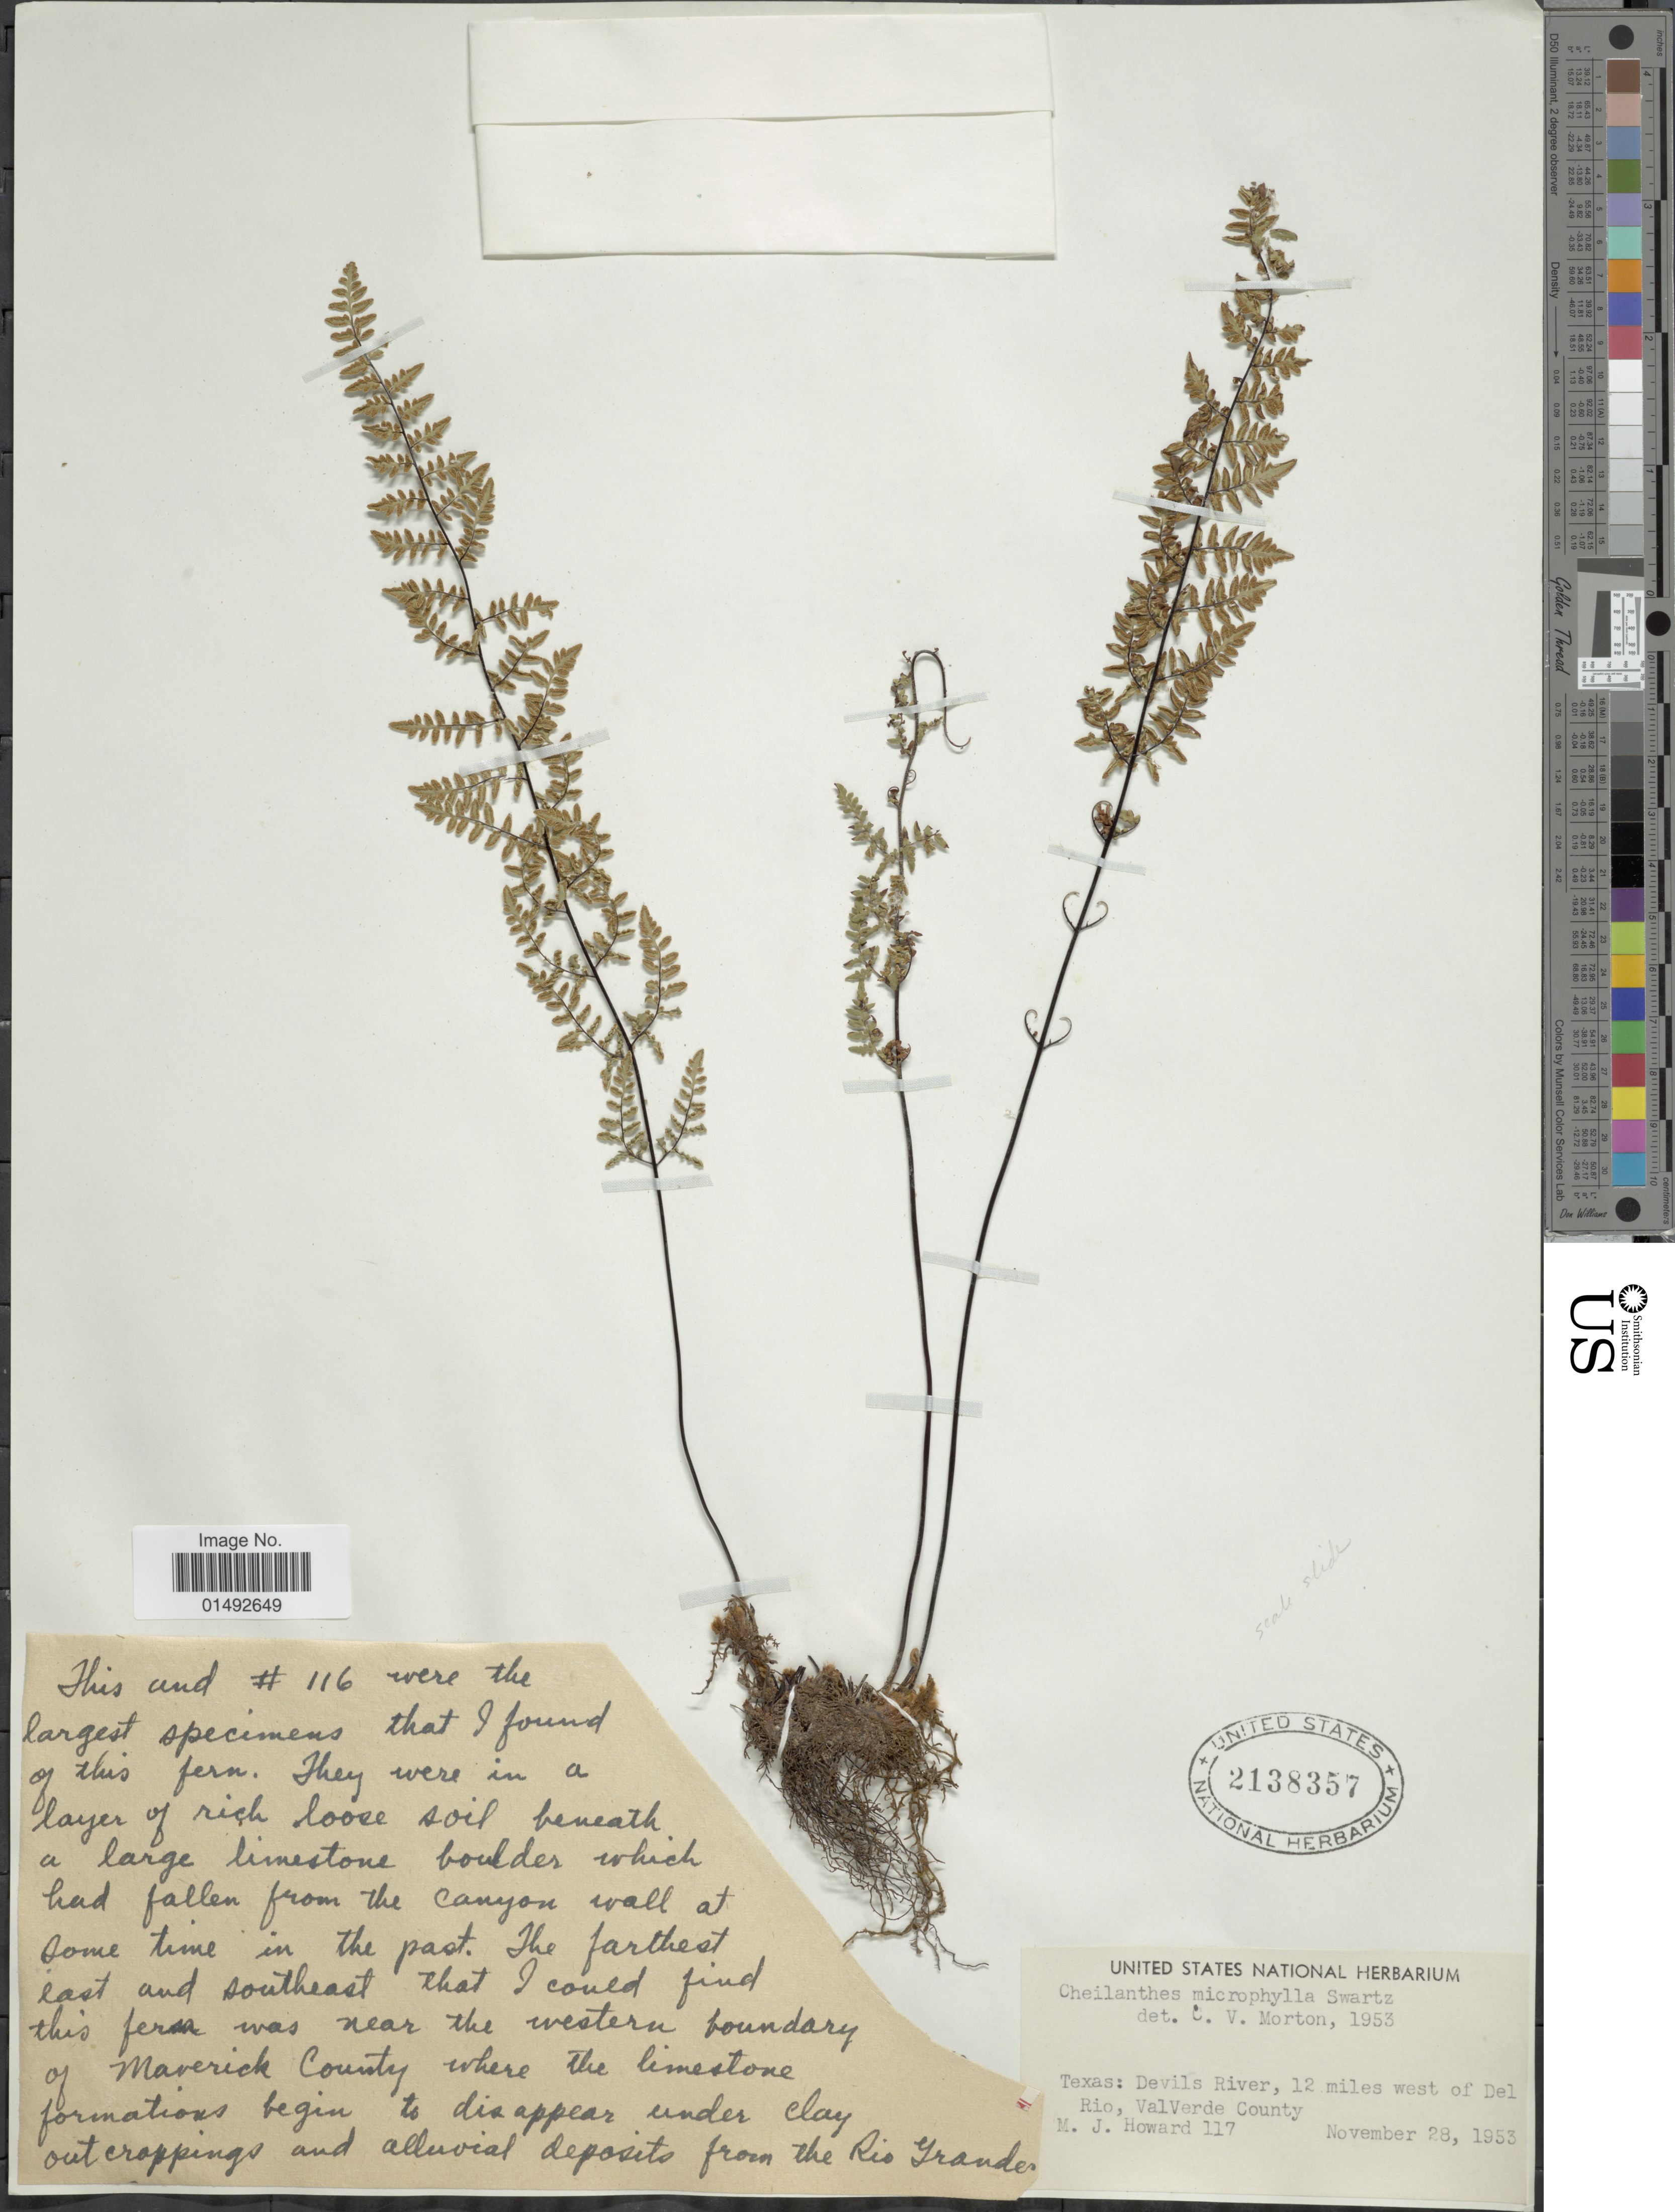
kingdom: Plantae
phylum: Tracheophyta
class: Polypodiopsida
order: Polypodiales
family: Pteridaceae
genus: Myriopteris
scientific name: Myriopteris alabamensis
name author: (Buckley) Grusz & Windham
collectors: M. Howard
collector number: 117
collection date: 1953-11-28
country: United States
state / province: Texas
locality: Devils River, 12 miles west of Del Rio, ValVerde County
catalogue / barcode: US 2138357